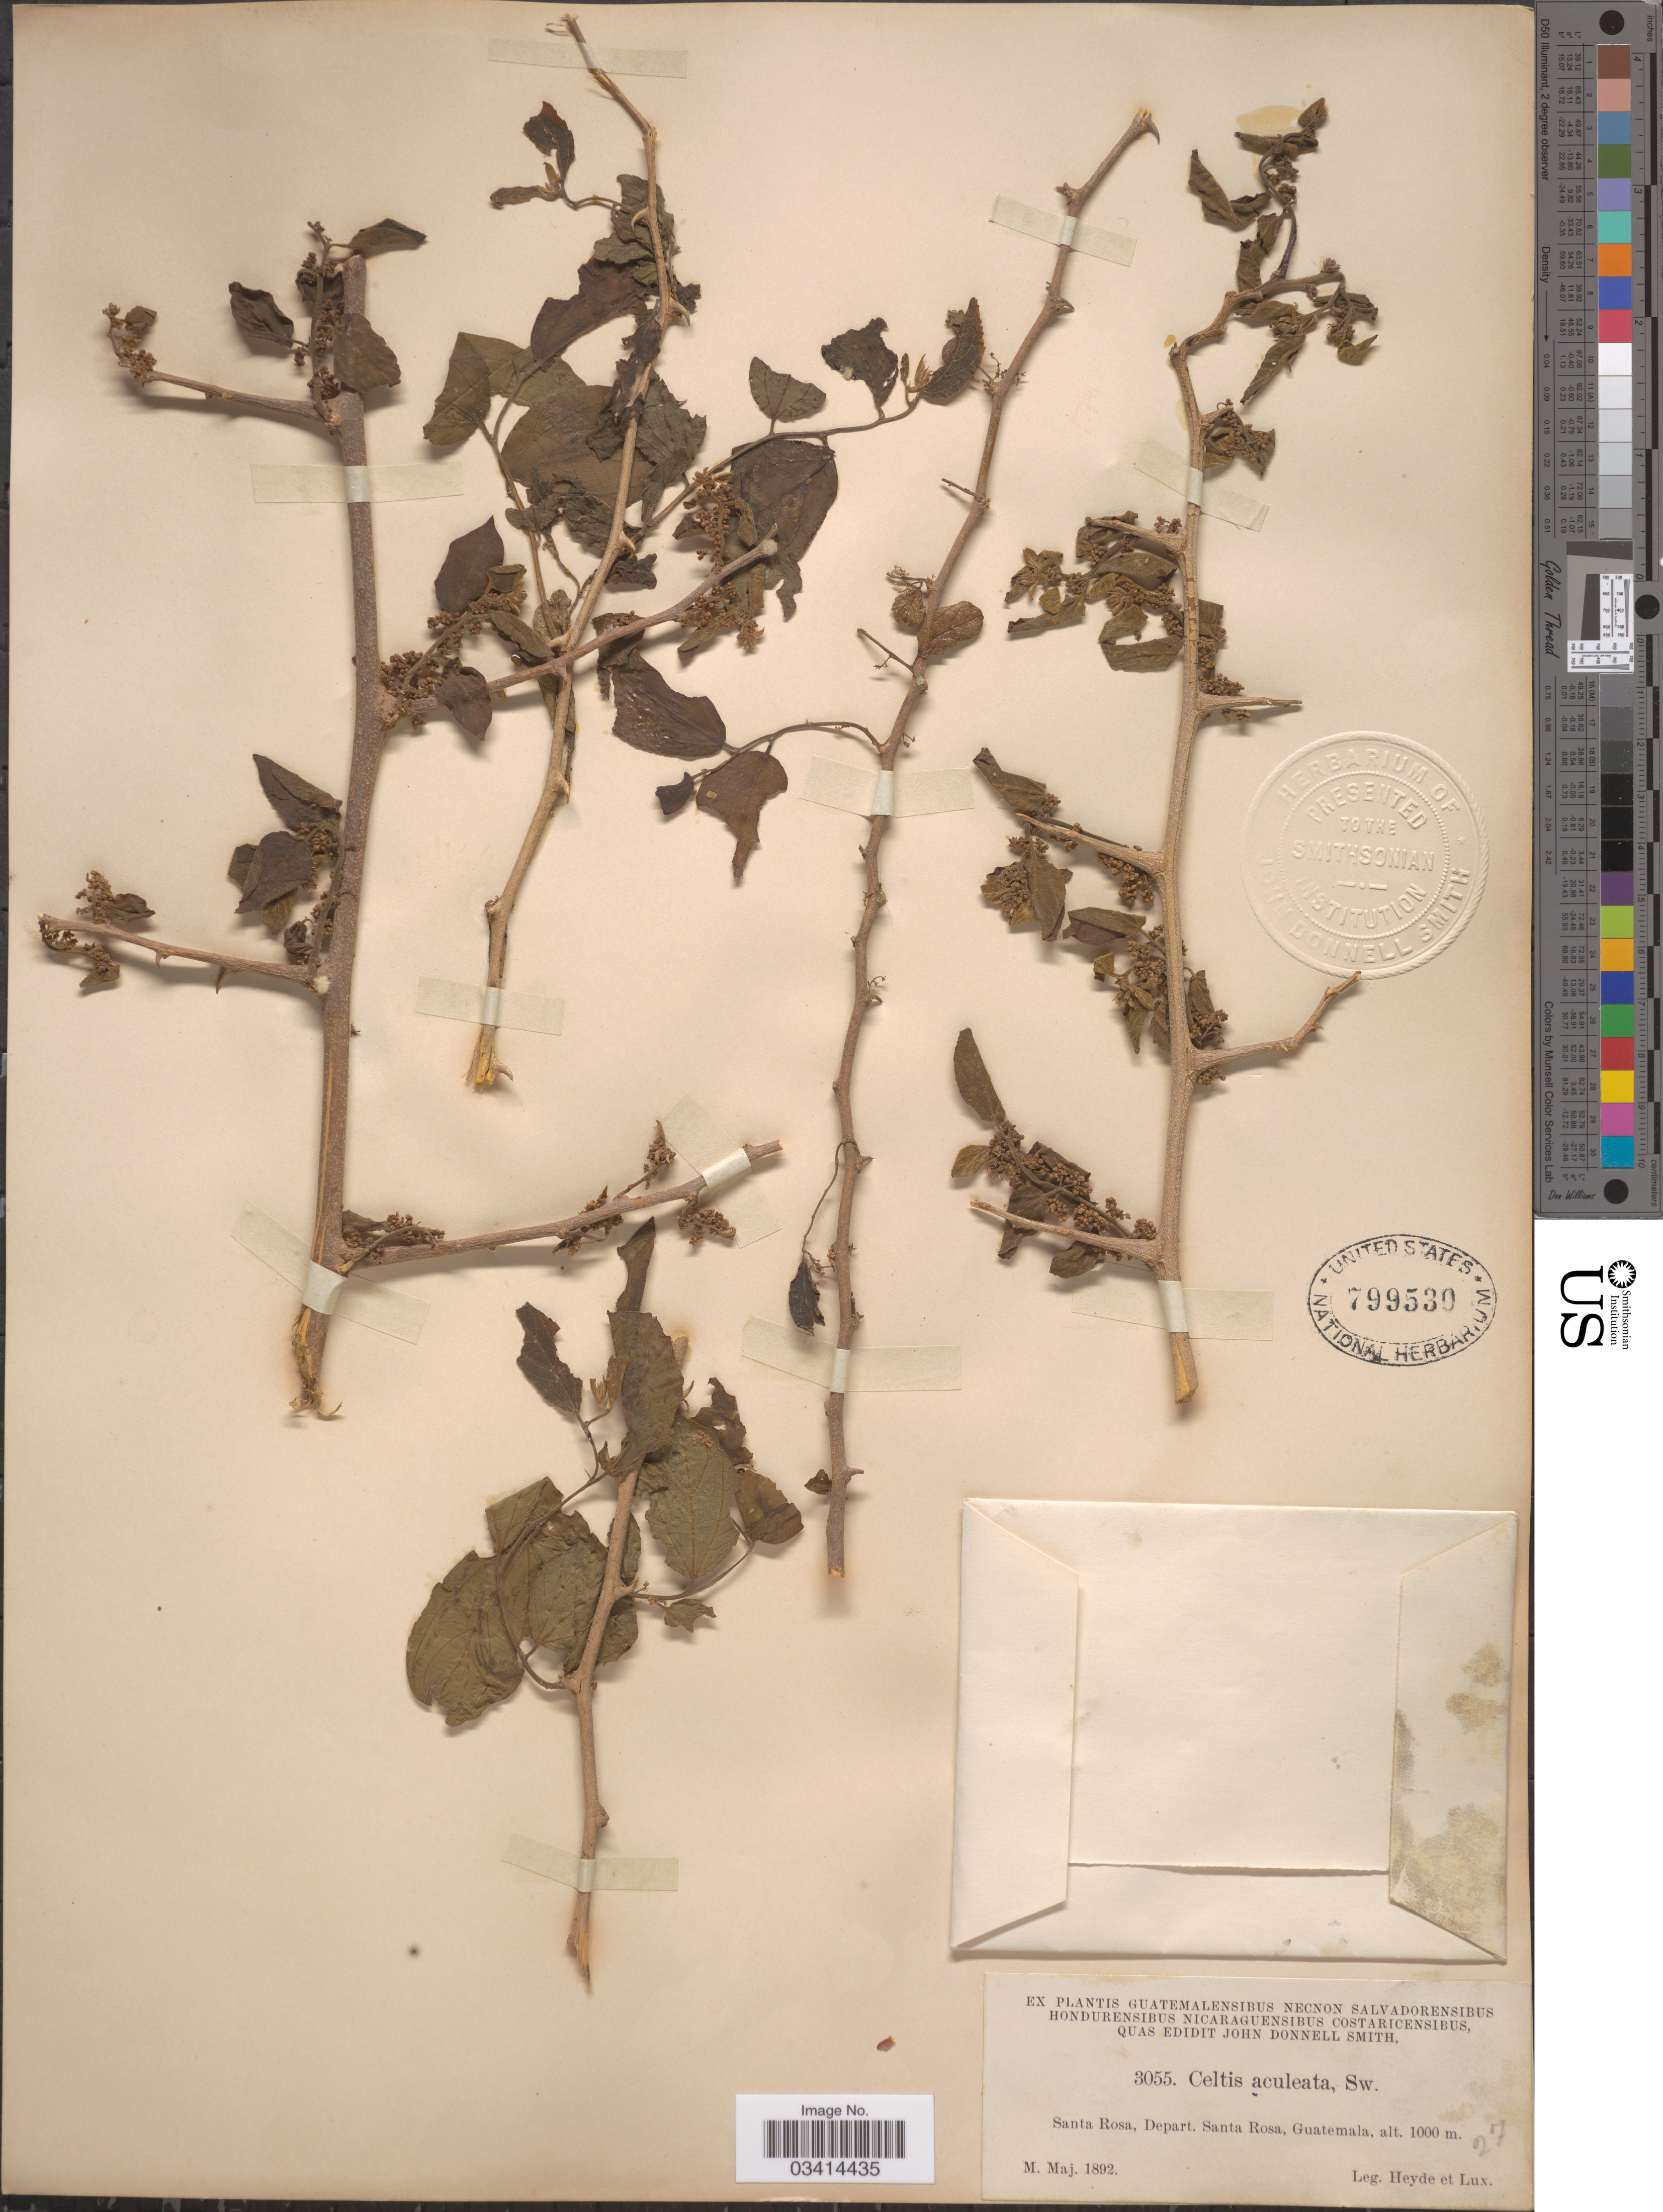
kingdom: Plantae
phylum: Tracheophyta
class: Magnoliopsida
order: Rosales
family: Cannabaceae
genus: Celtis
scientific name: Celtis iguanaea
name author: (Jacq.) Sarg.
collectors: Heyde & Lux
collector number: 3055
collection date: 1892-05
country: Guatemala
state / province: Santa Rosa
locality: Depart. Santa Rosa.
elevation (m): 1000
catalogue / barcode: US 799530